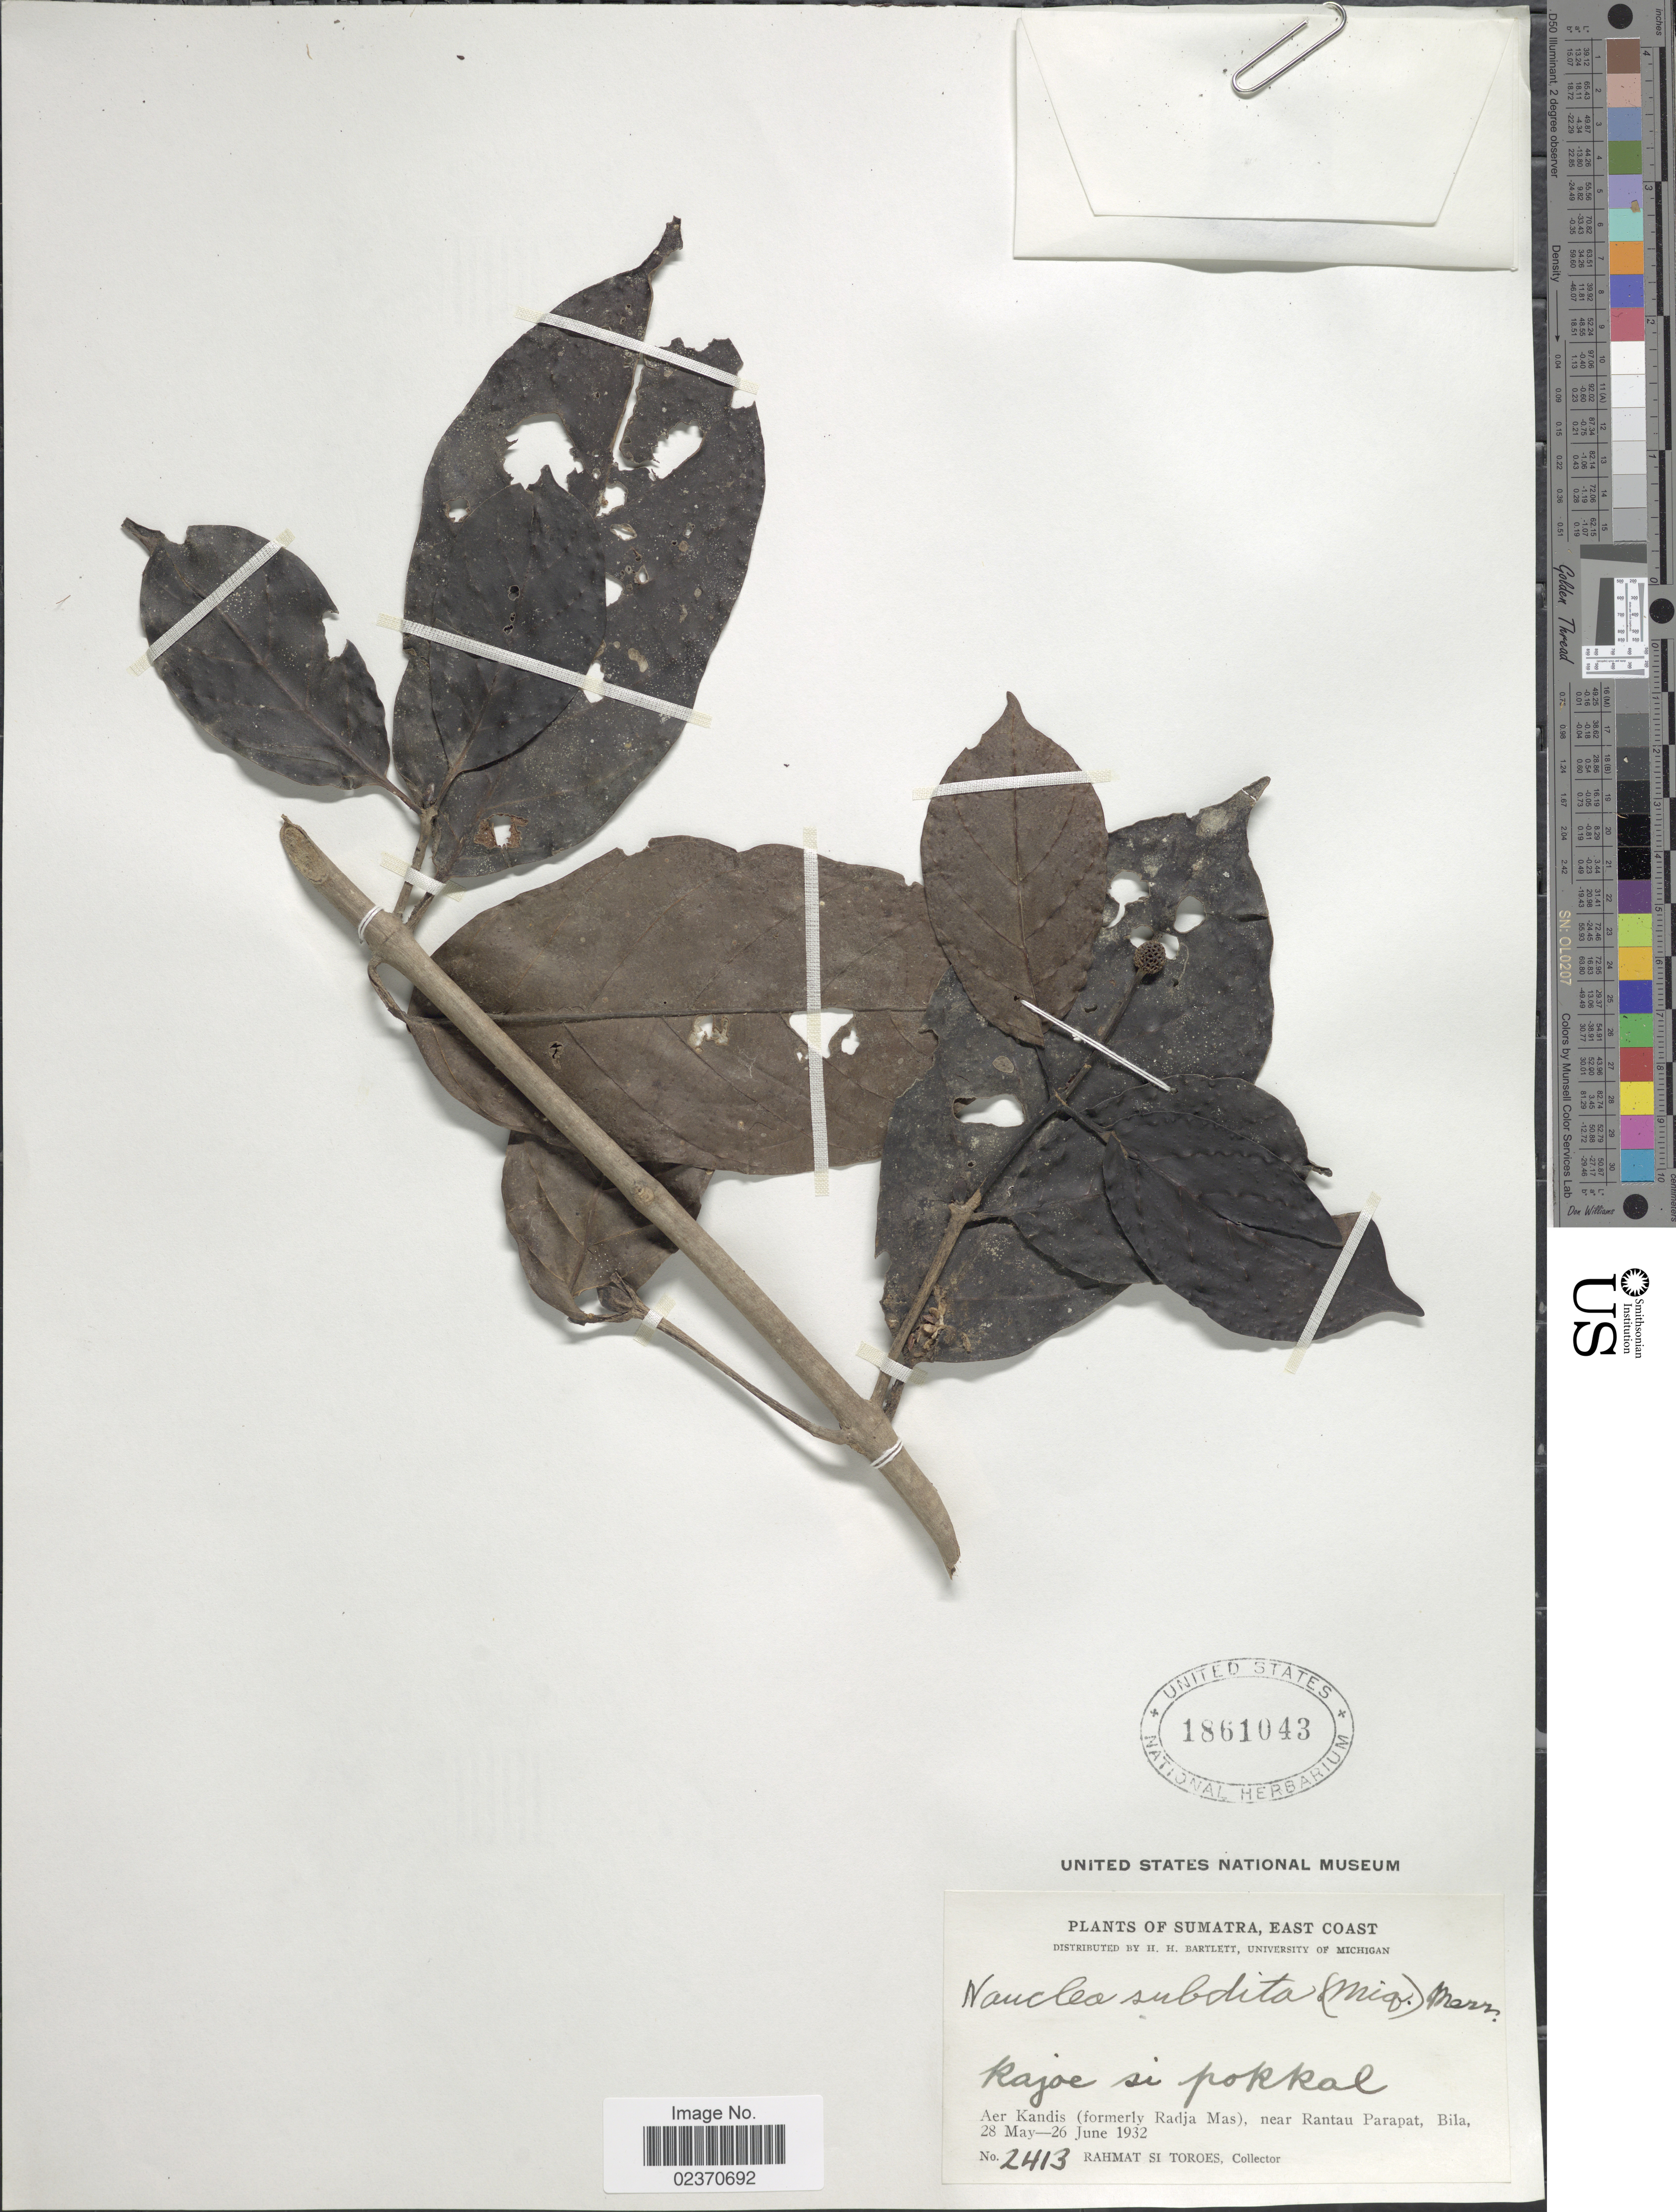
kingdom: Plantae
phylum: Tracheophyta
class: Magnoliopsida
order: Gentianales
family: Rubiaceae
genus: Nauclea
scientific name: Nauclea subdita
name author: Steud.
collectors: Rahmat Si Boeea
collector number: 2413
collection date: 1932-05-28/1932-06-26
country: Indonesia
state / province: Sumatra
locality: Sumatra, East Coast, Aer Kandis (formerly Radja Mas) near Rantau Parapat, Bila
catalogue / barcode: US 1861043